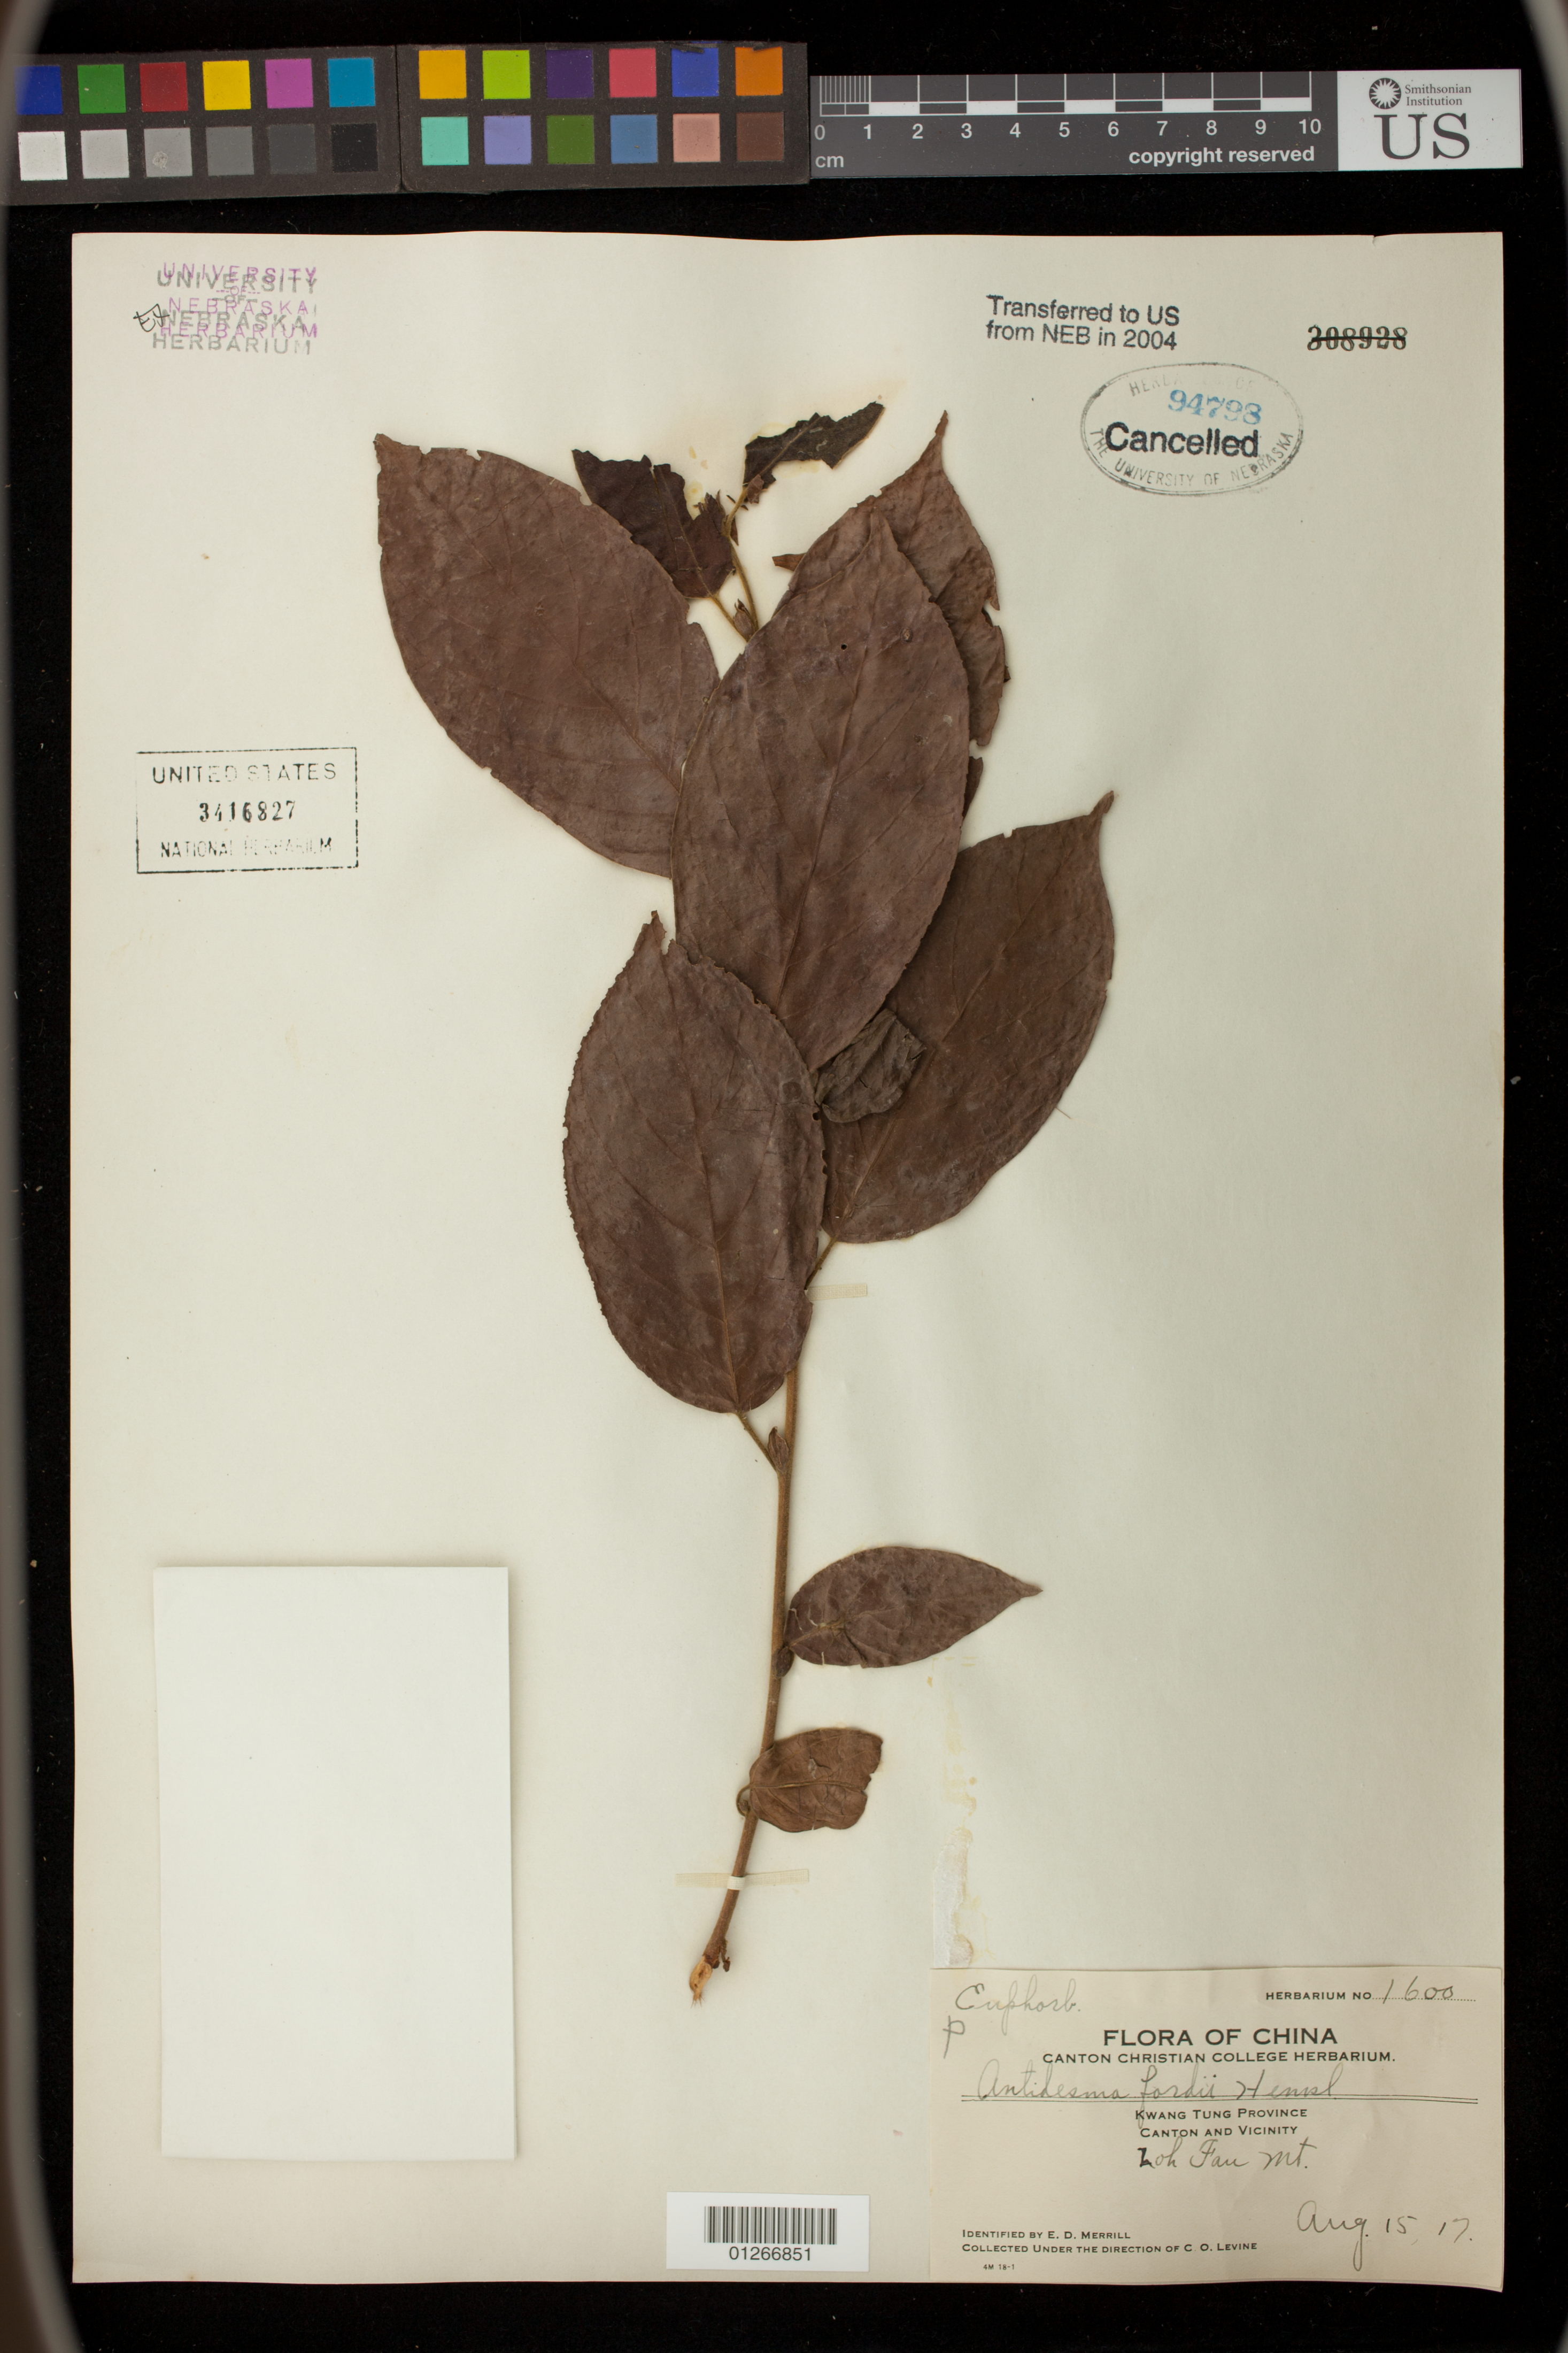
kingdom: Plantae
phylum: Tracheophyta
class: Magnoliopsida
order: Malpighiales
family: Phyllanthaceae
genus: Antidesma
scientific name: Antidesma fordii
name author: Hemsl.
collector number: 1600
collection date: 1917-08-15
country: China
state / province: Guangdong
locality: Kwang Tung Province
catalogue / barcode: US 3416827